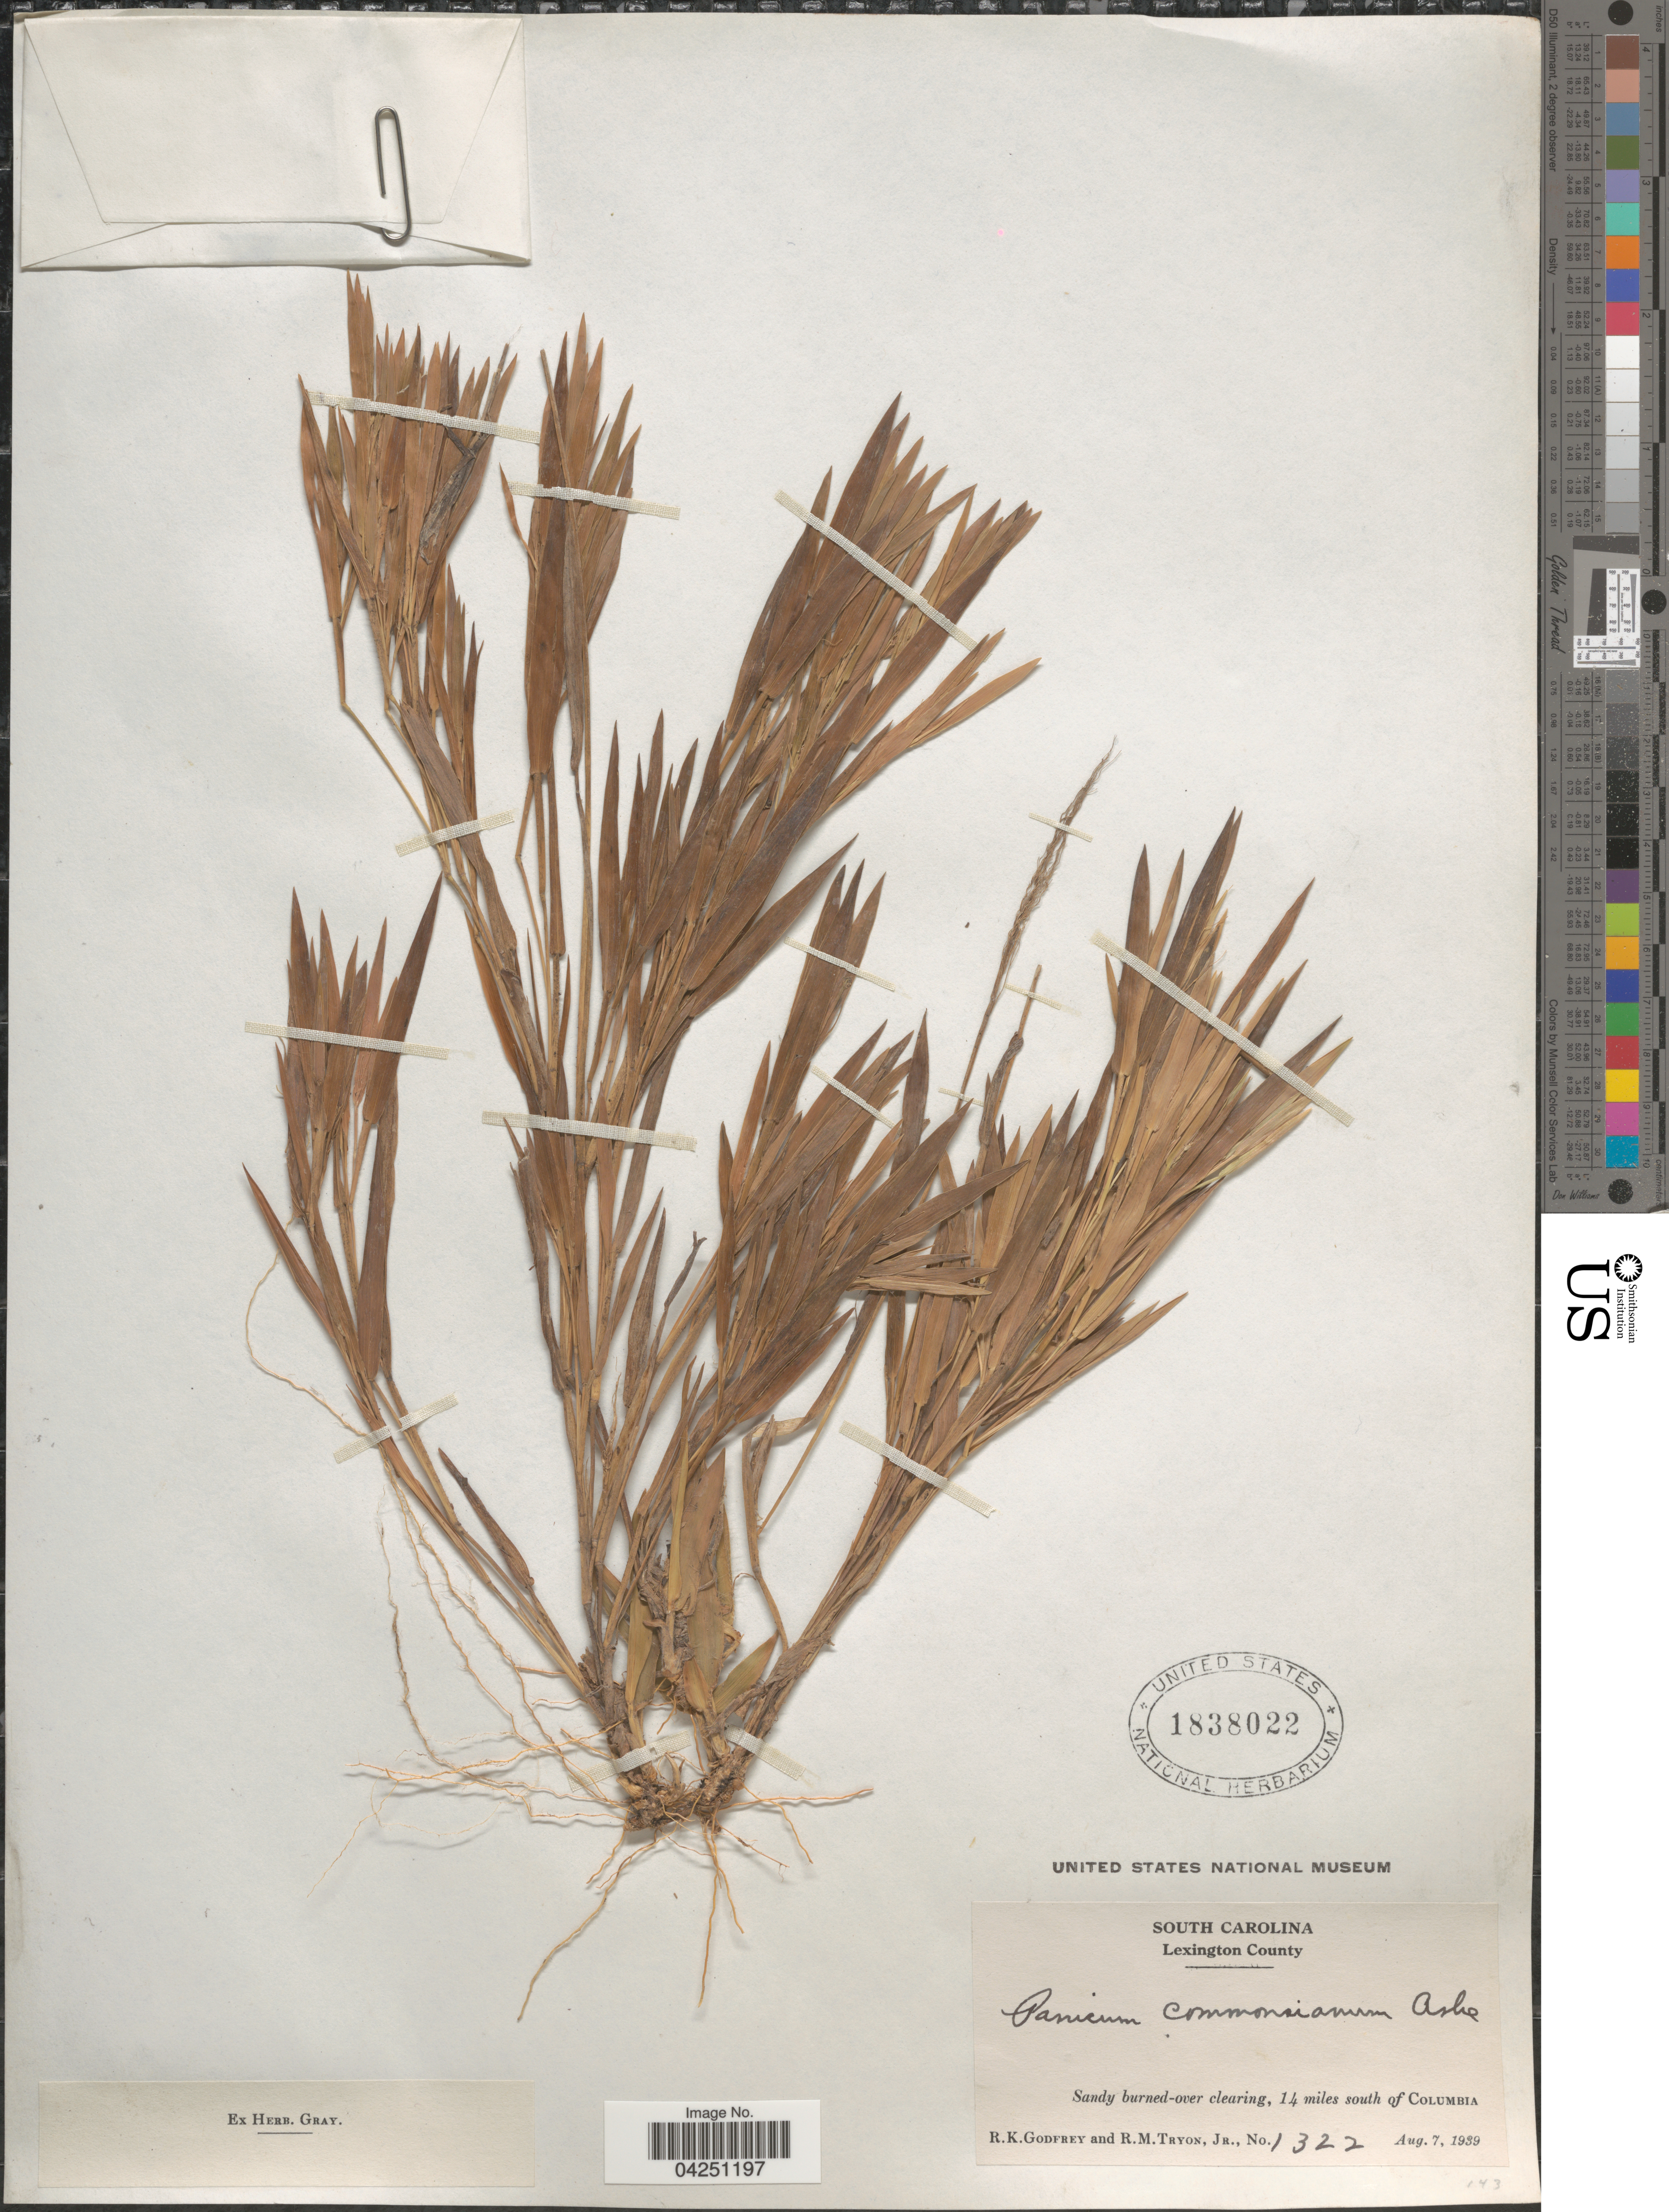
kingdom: Plantae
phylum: Tracheophyta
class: Liliopsida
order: Poales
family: Poaceae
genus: Dichanthelium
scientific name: Dichanthelium acuminatum var. acuminatum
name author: (Sw.) Gould & C.A. Clark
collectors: R. K. Godfrey & R. Tryon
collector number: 1322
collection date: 1939-08-07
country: United States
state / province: South Carolina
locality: Lexington County. 14 miles south of Columbia.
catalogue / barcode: US 1838022